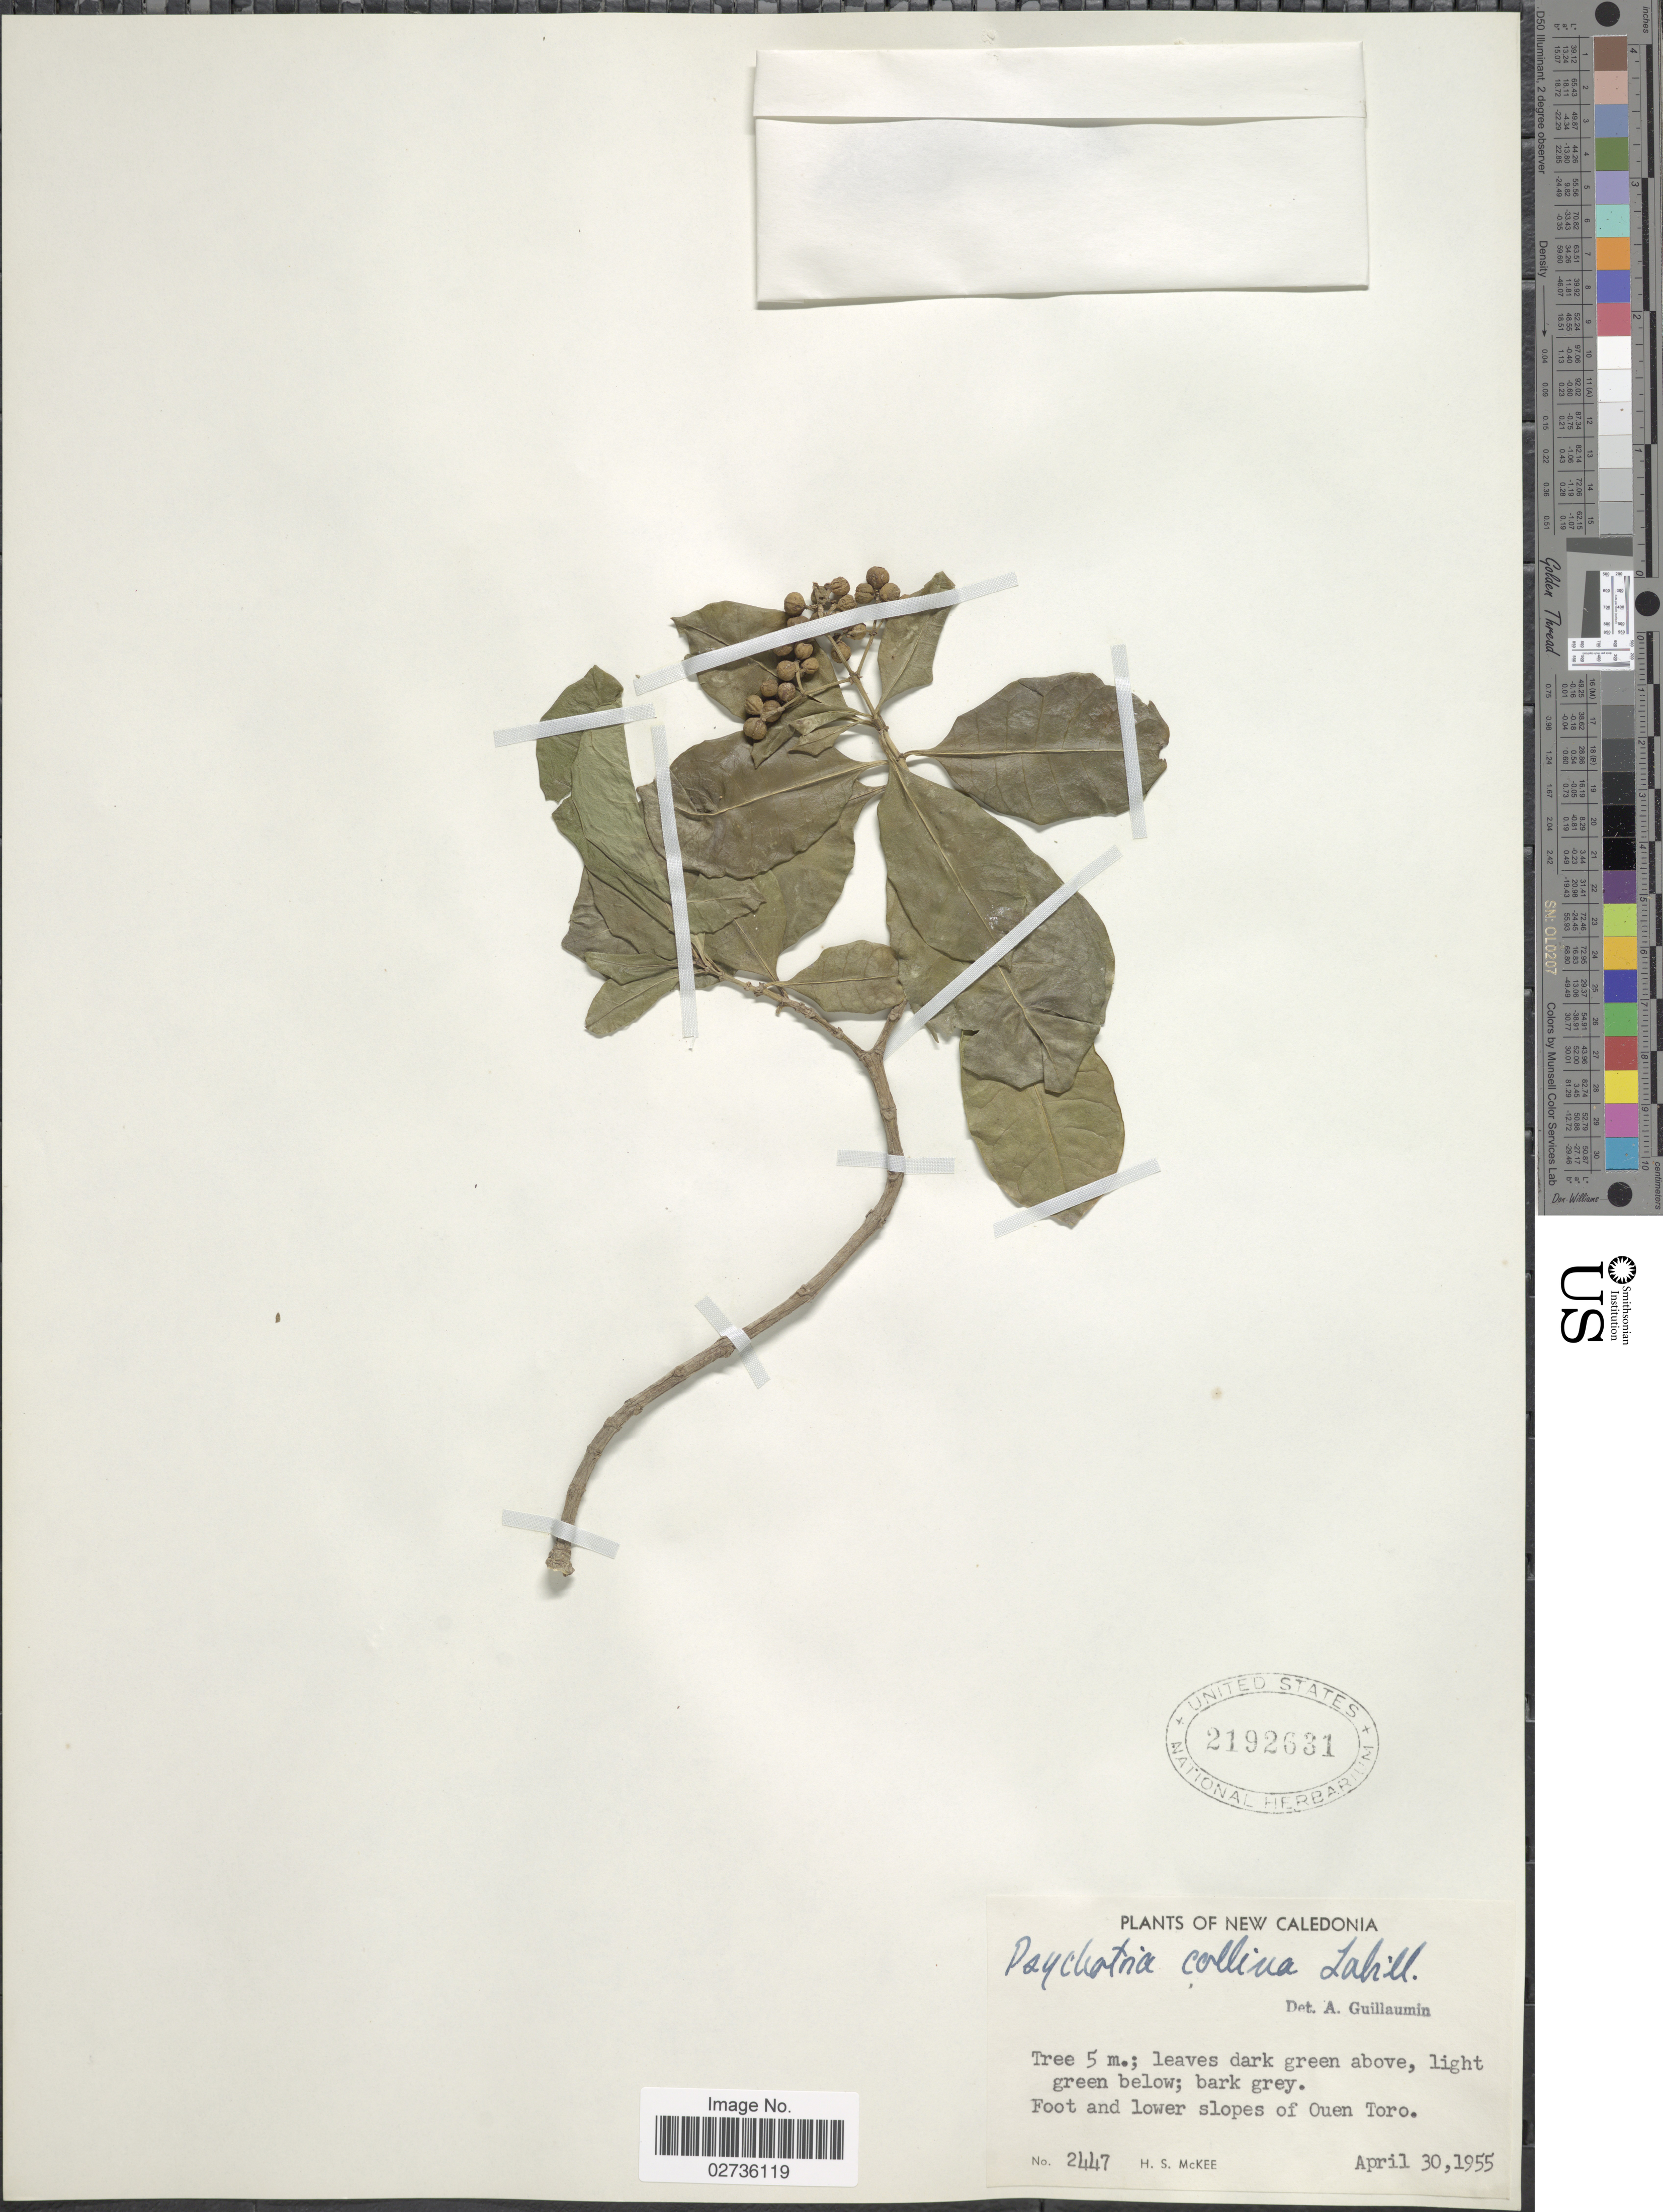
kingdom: Plantae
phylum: Tracheophyta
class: Magnoliopsida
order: Gentianales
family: Rubiaceae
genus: Psychotria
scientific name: Psychotria collina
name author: Labill.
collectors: H. S. McKee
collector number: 2447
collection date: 1955-04-30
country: New Caledonia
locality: Foot and lower slopes of Ouen Toro.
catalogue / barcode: US 2192631